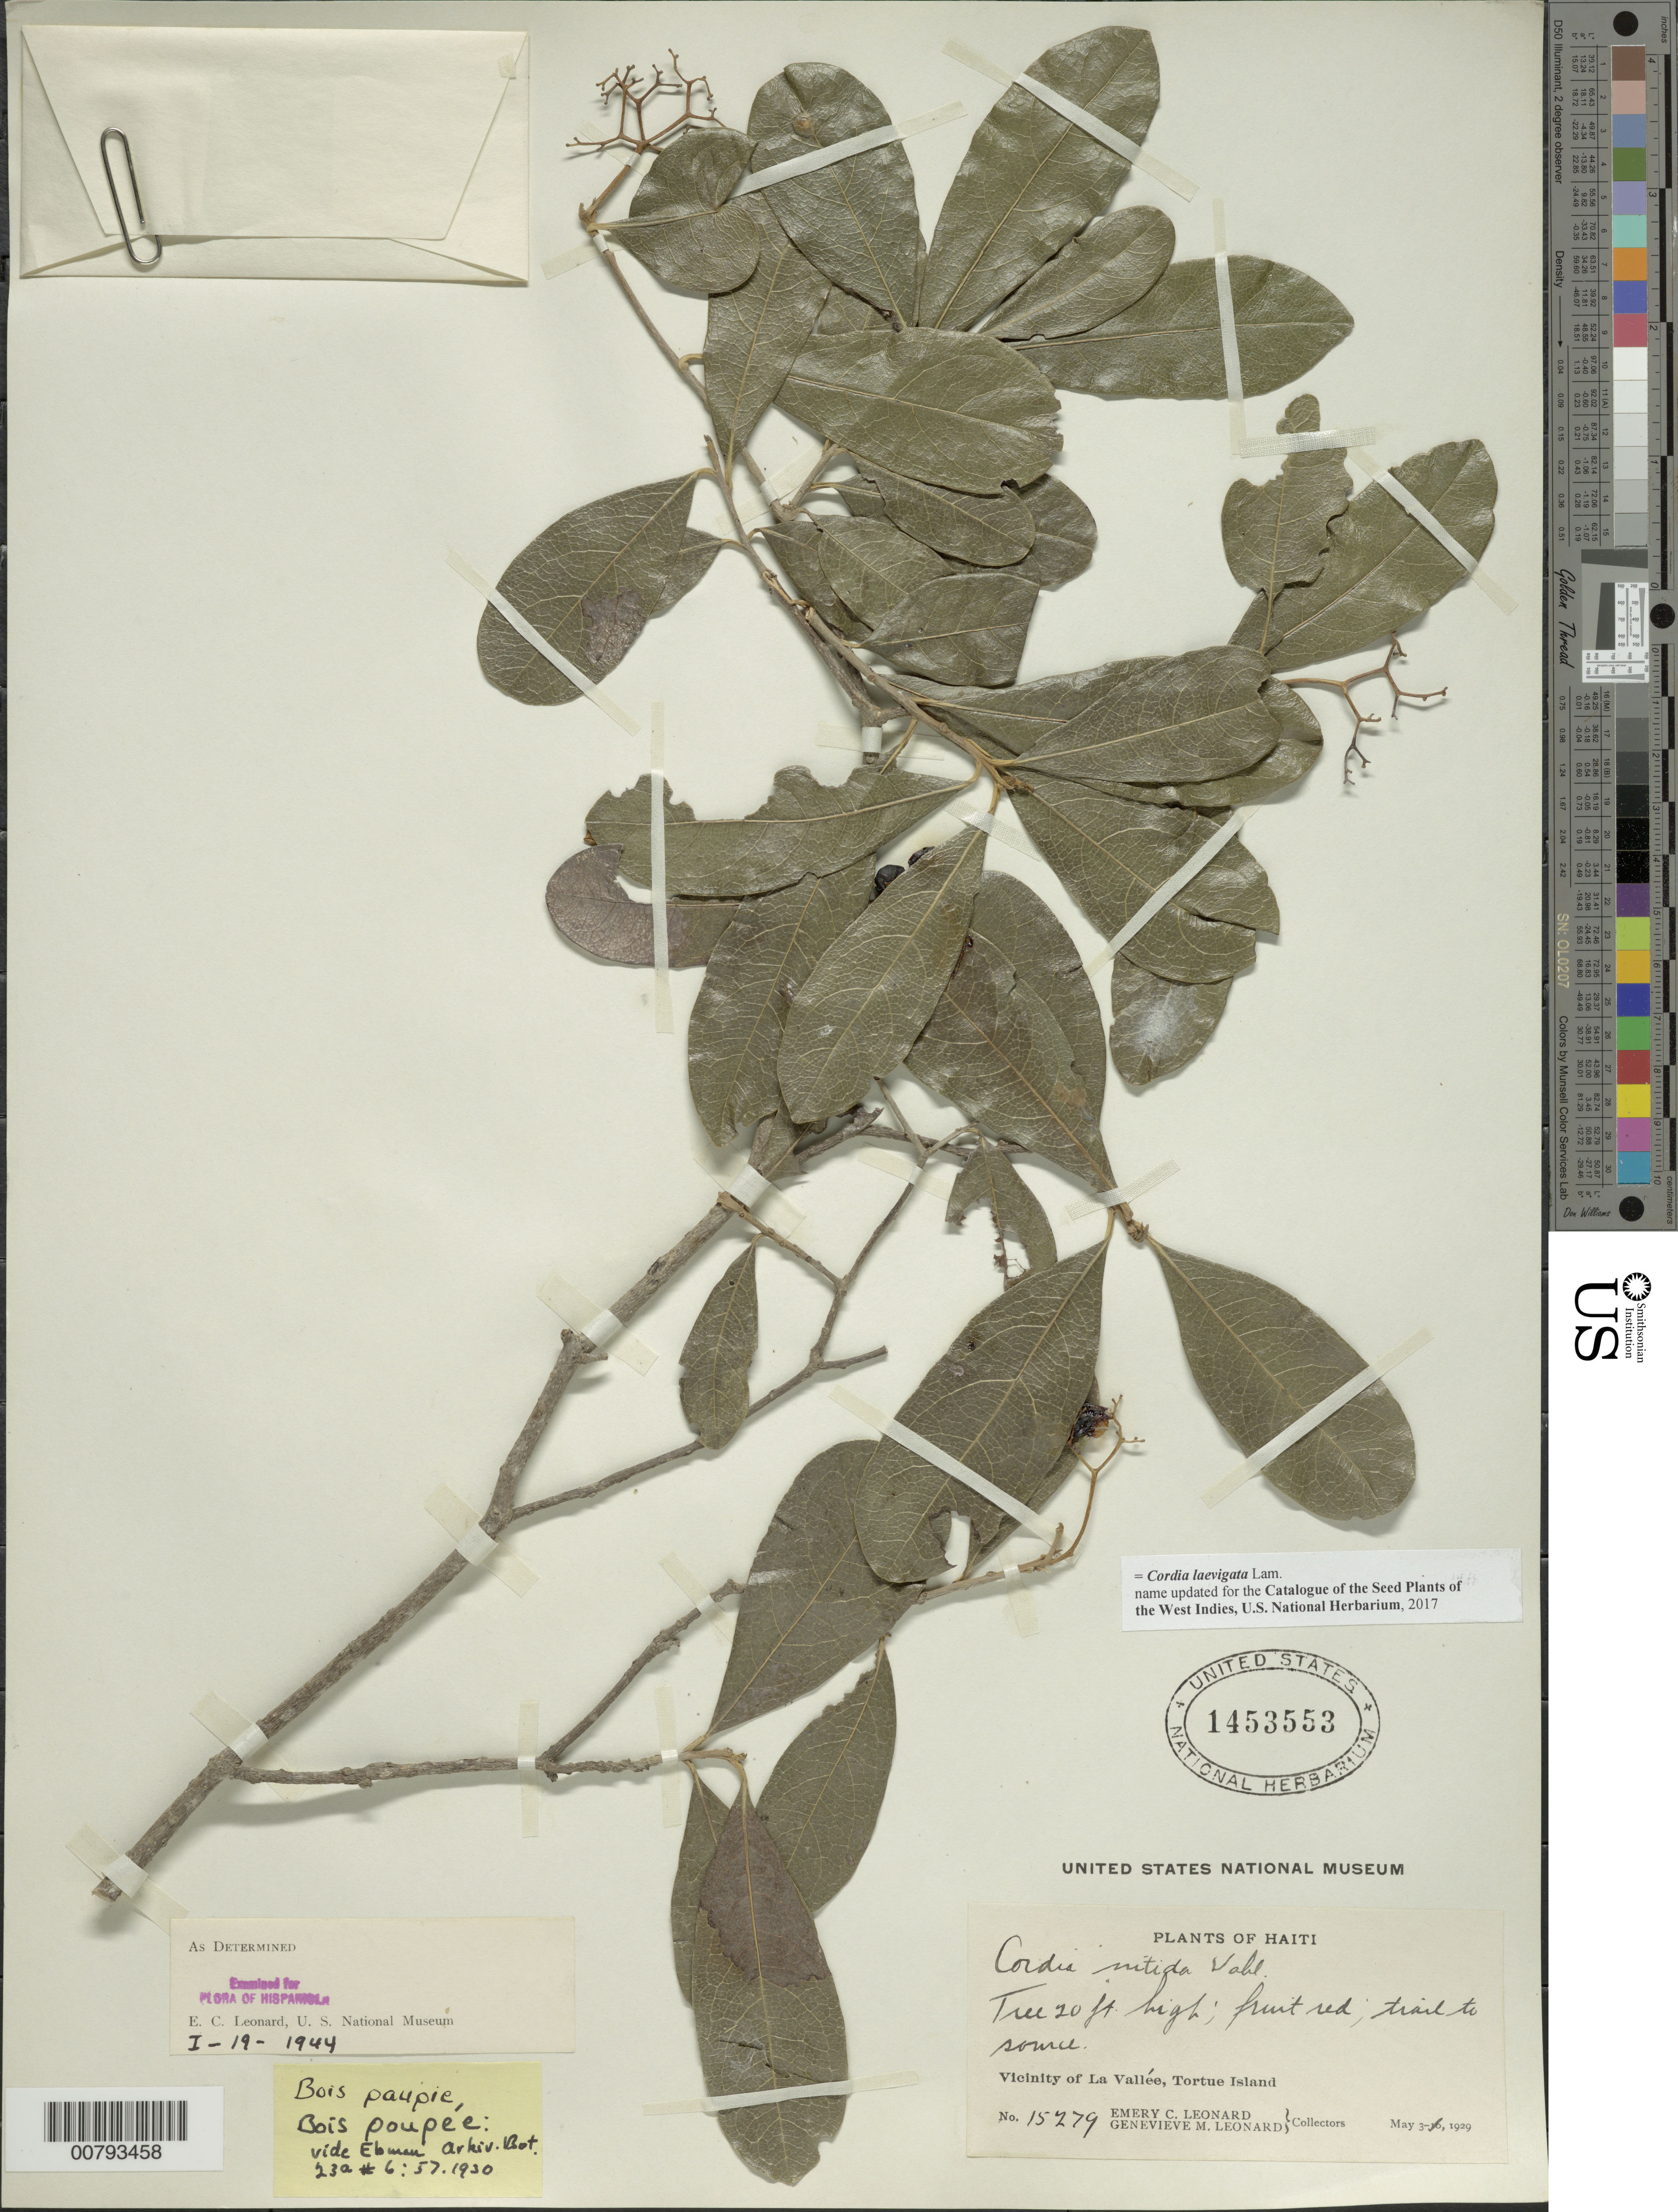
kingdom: Plantae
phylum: Tracheophyta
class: Magnoliopsida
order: Boraginales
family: Cordiaceae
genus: Cordia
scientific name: Cordia laevigata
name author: Lam.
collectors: E. C. Leonard & G. M. Leonard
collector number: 15279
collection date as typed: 03 May 1929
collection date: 1929-05-03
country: Haiti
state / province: Nord-Óuest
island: Île de la Tortue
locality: Tortue Island, vicinity of La Vallée.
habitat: Trail to source.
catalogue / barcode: US 1453553